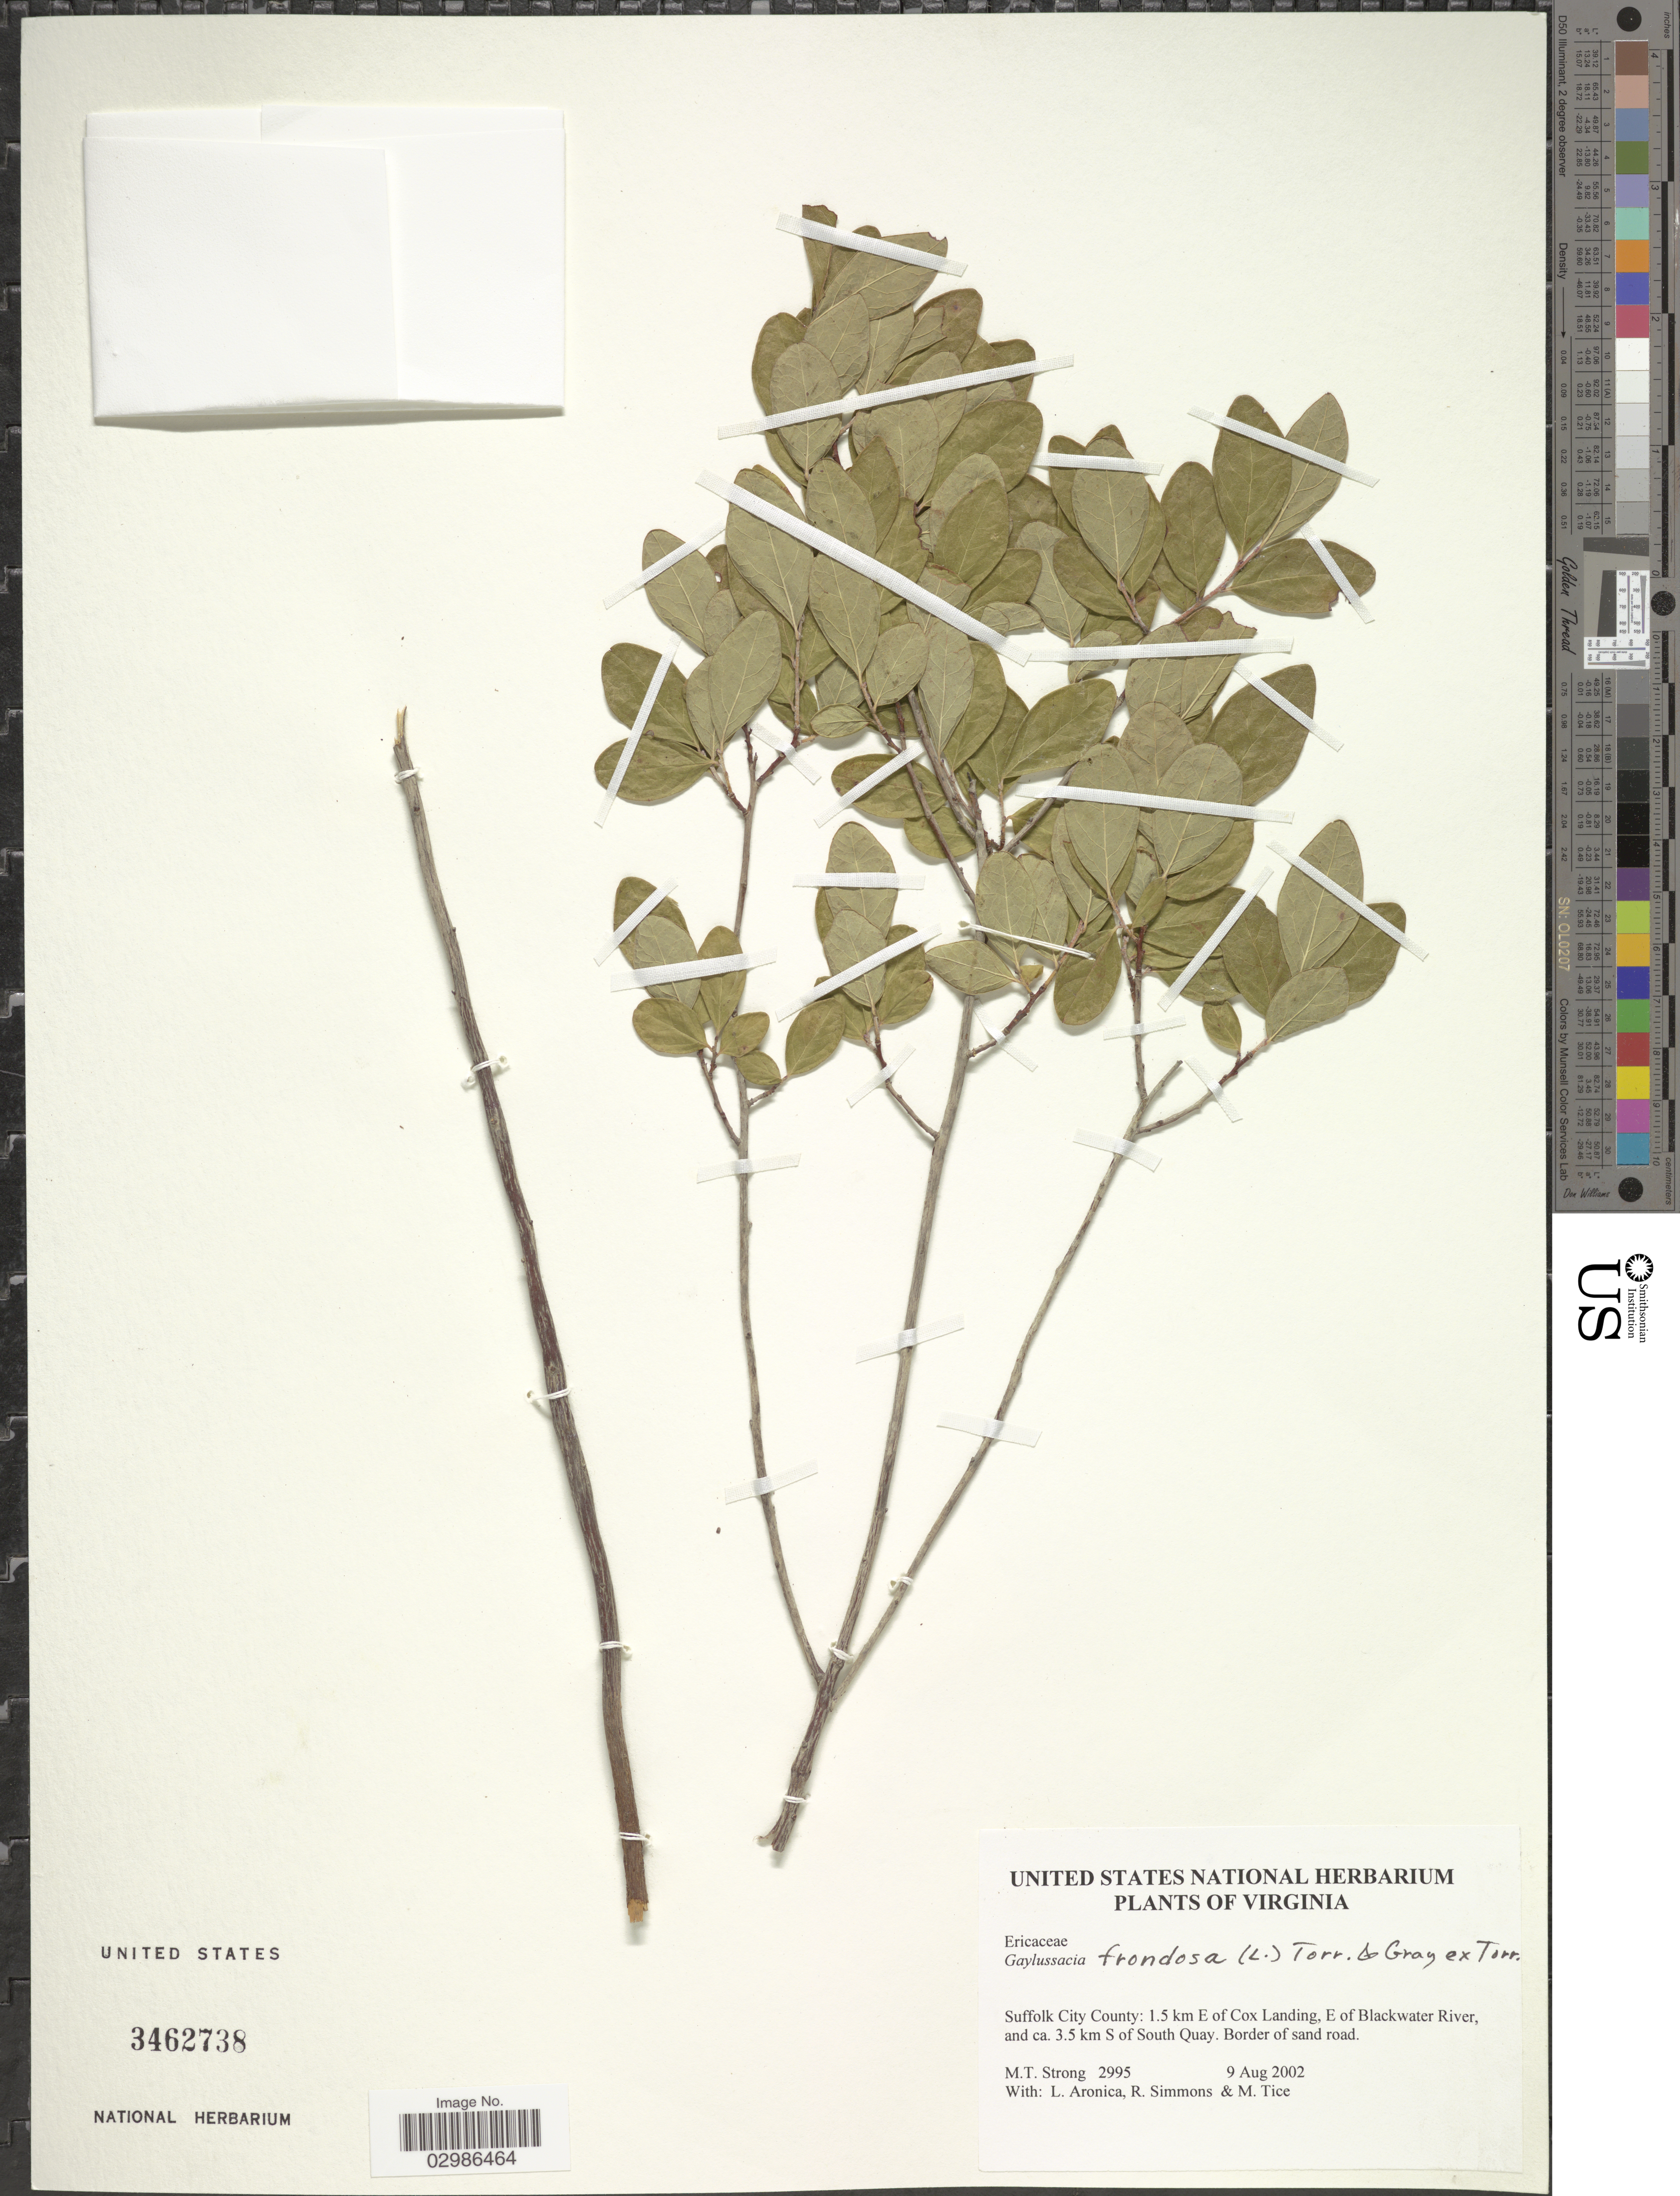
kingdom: Plantae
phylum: Tracheophyta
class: Magnoliopsida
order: Ericales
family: Ericaceae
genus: Gaylussacia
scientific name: Gaylussacia frondosa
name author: (L.) Torr. & A. Gray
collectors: M. T. Strong, L. Aronica, R. Simmons & M. Tice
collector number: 2995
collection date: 2002-08-09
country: United States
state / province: Virginia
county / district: City of Suffolk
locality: Suffolk City County: 1.5 km E of Cox Landing, E of Blackwater River, and ca. 3.5 km S of South Quay. Border of sand road.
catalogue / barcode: US 3462738